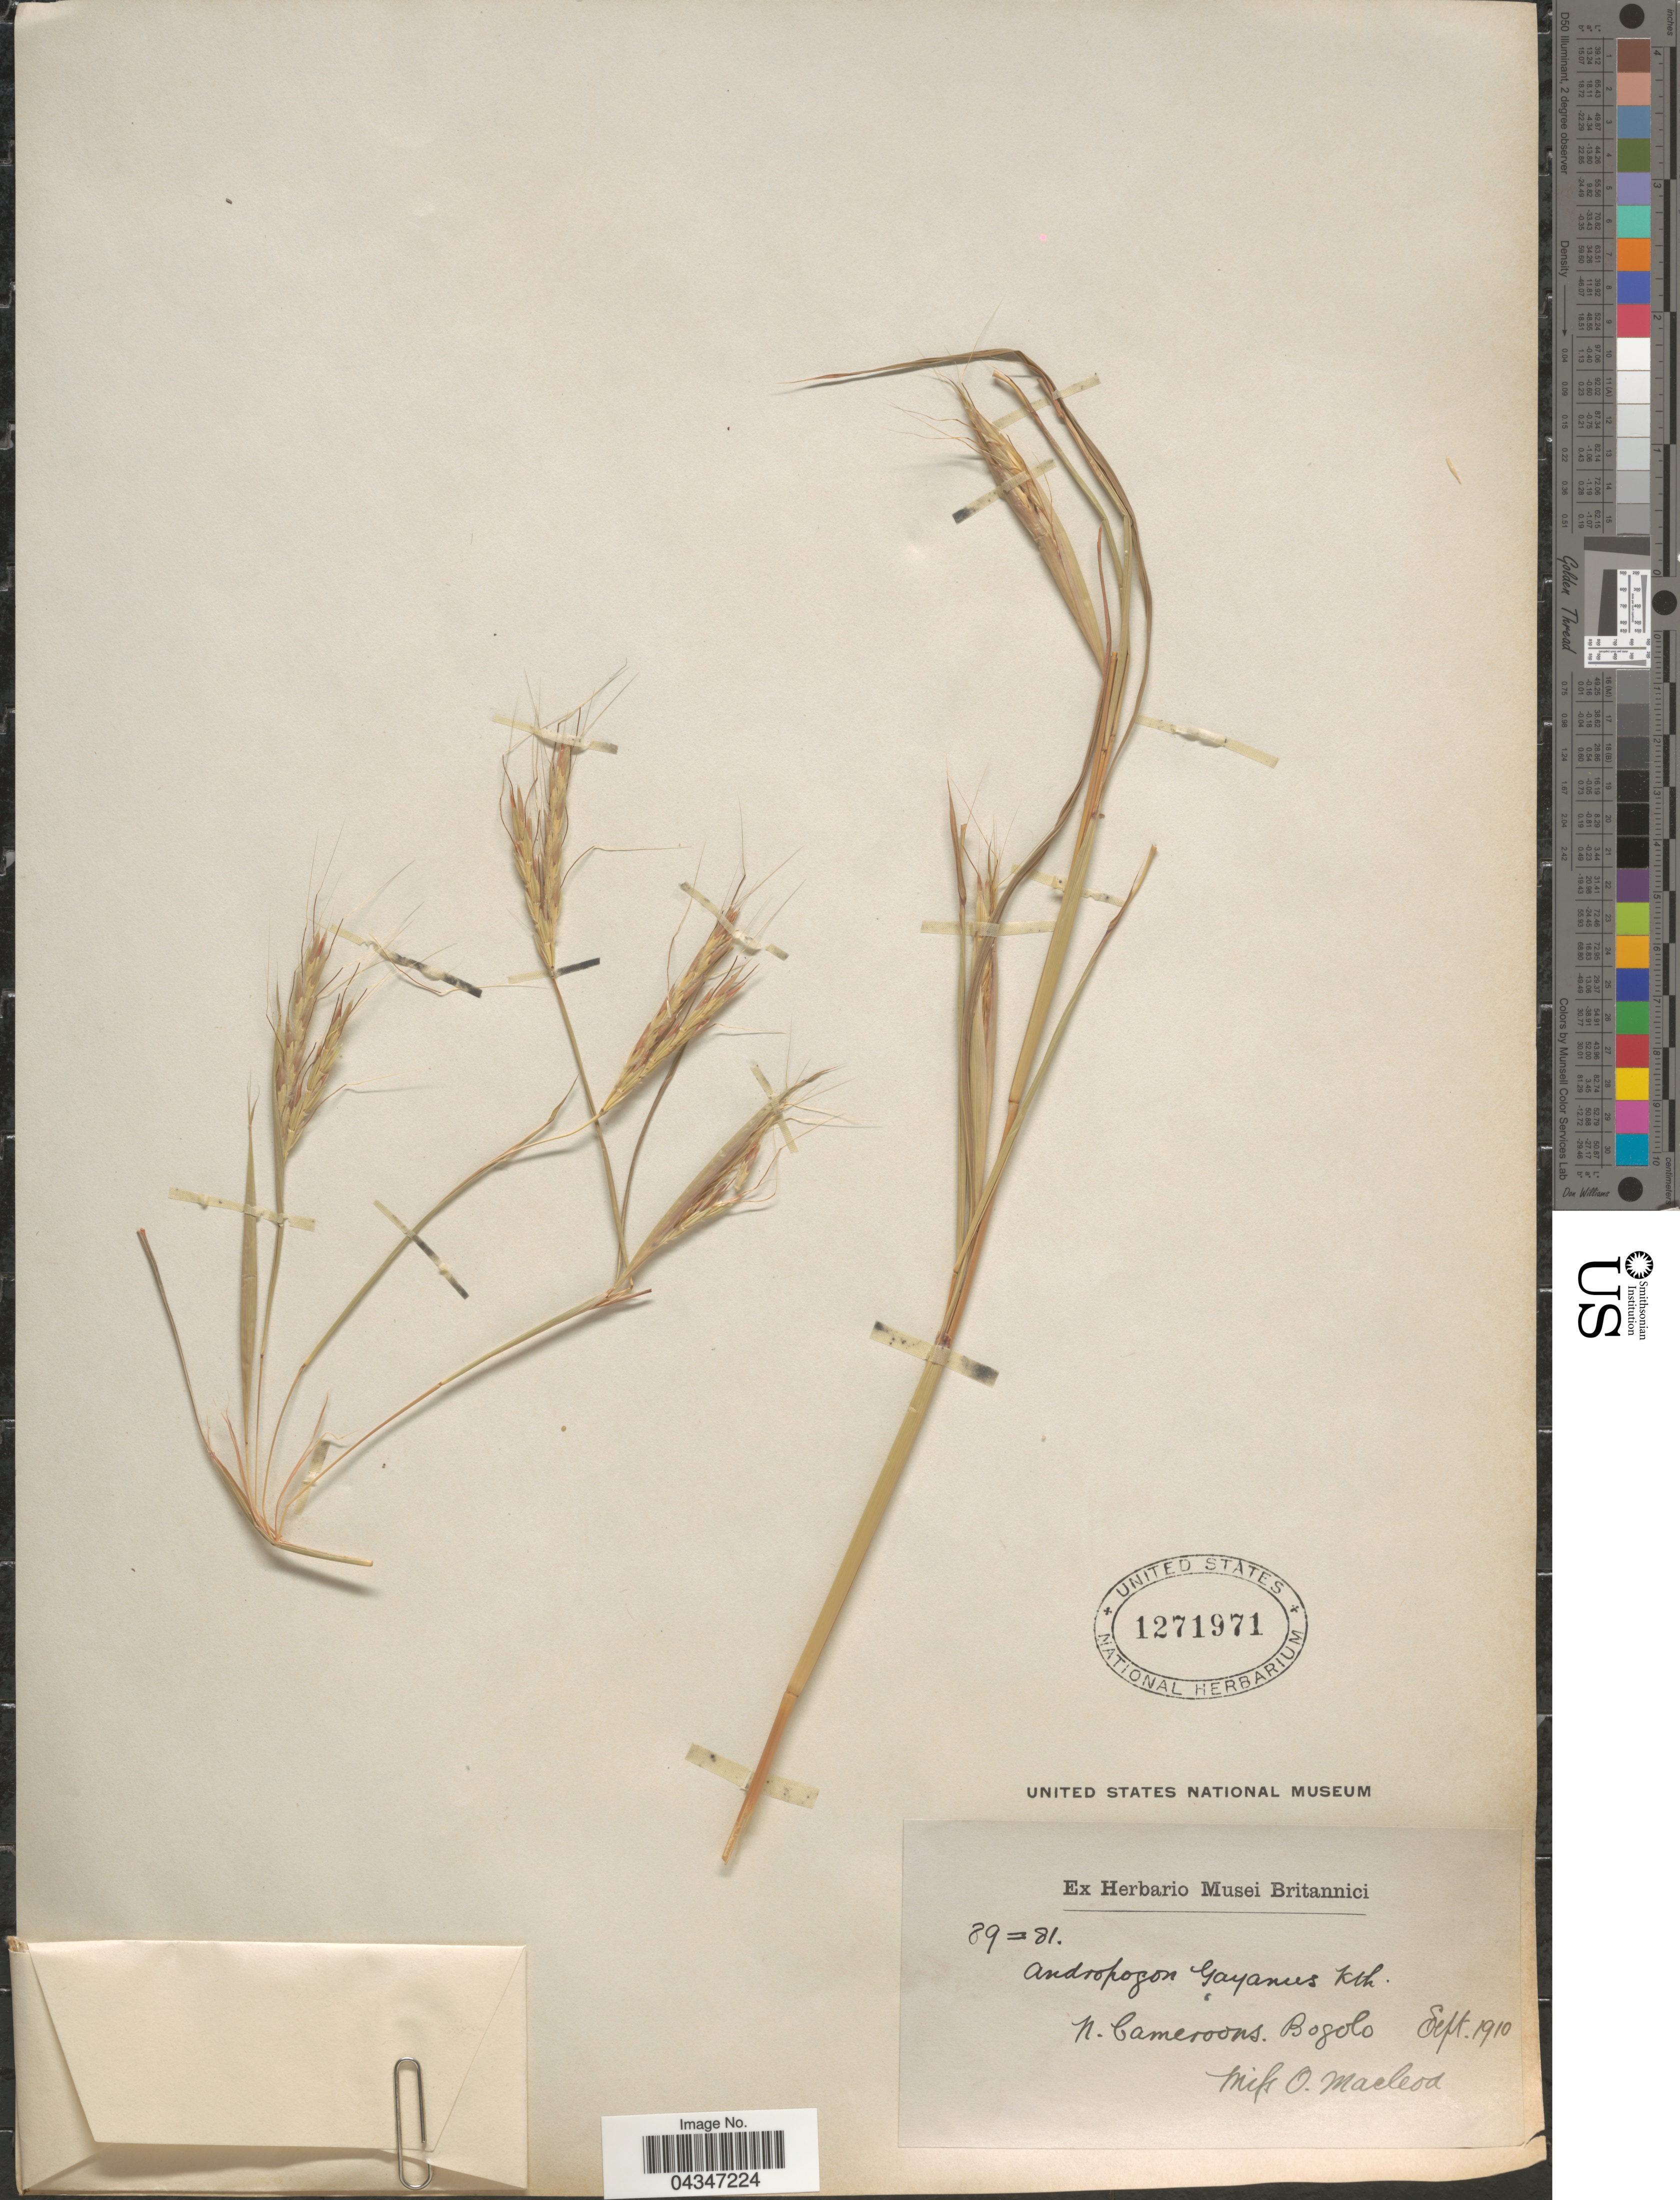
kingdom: Plantae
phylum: Tracheophyta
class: Liliopsida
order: Poales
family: Poaceae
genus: Andropogon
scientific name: Andropogon gayanus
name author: Kunth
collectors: Miss Macleod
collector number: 89=81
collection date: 1910-09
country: Cameroon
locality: N. Cameroons. Bogolo.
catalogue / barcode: US 1271971